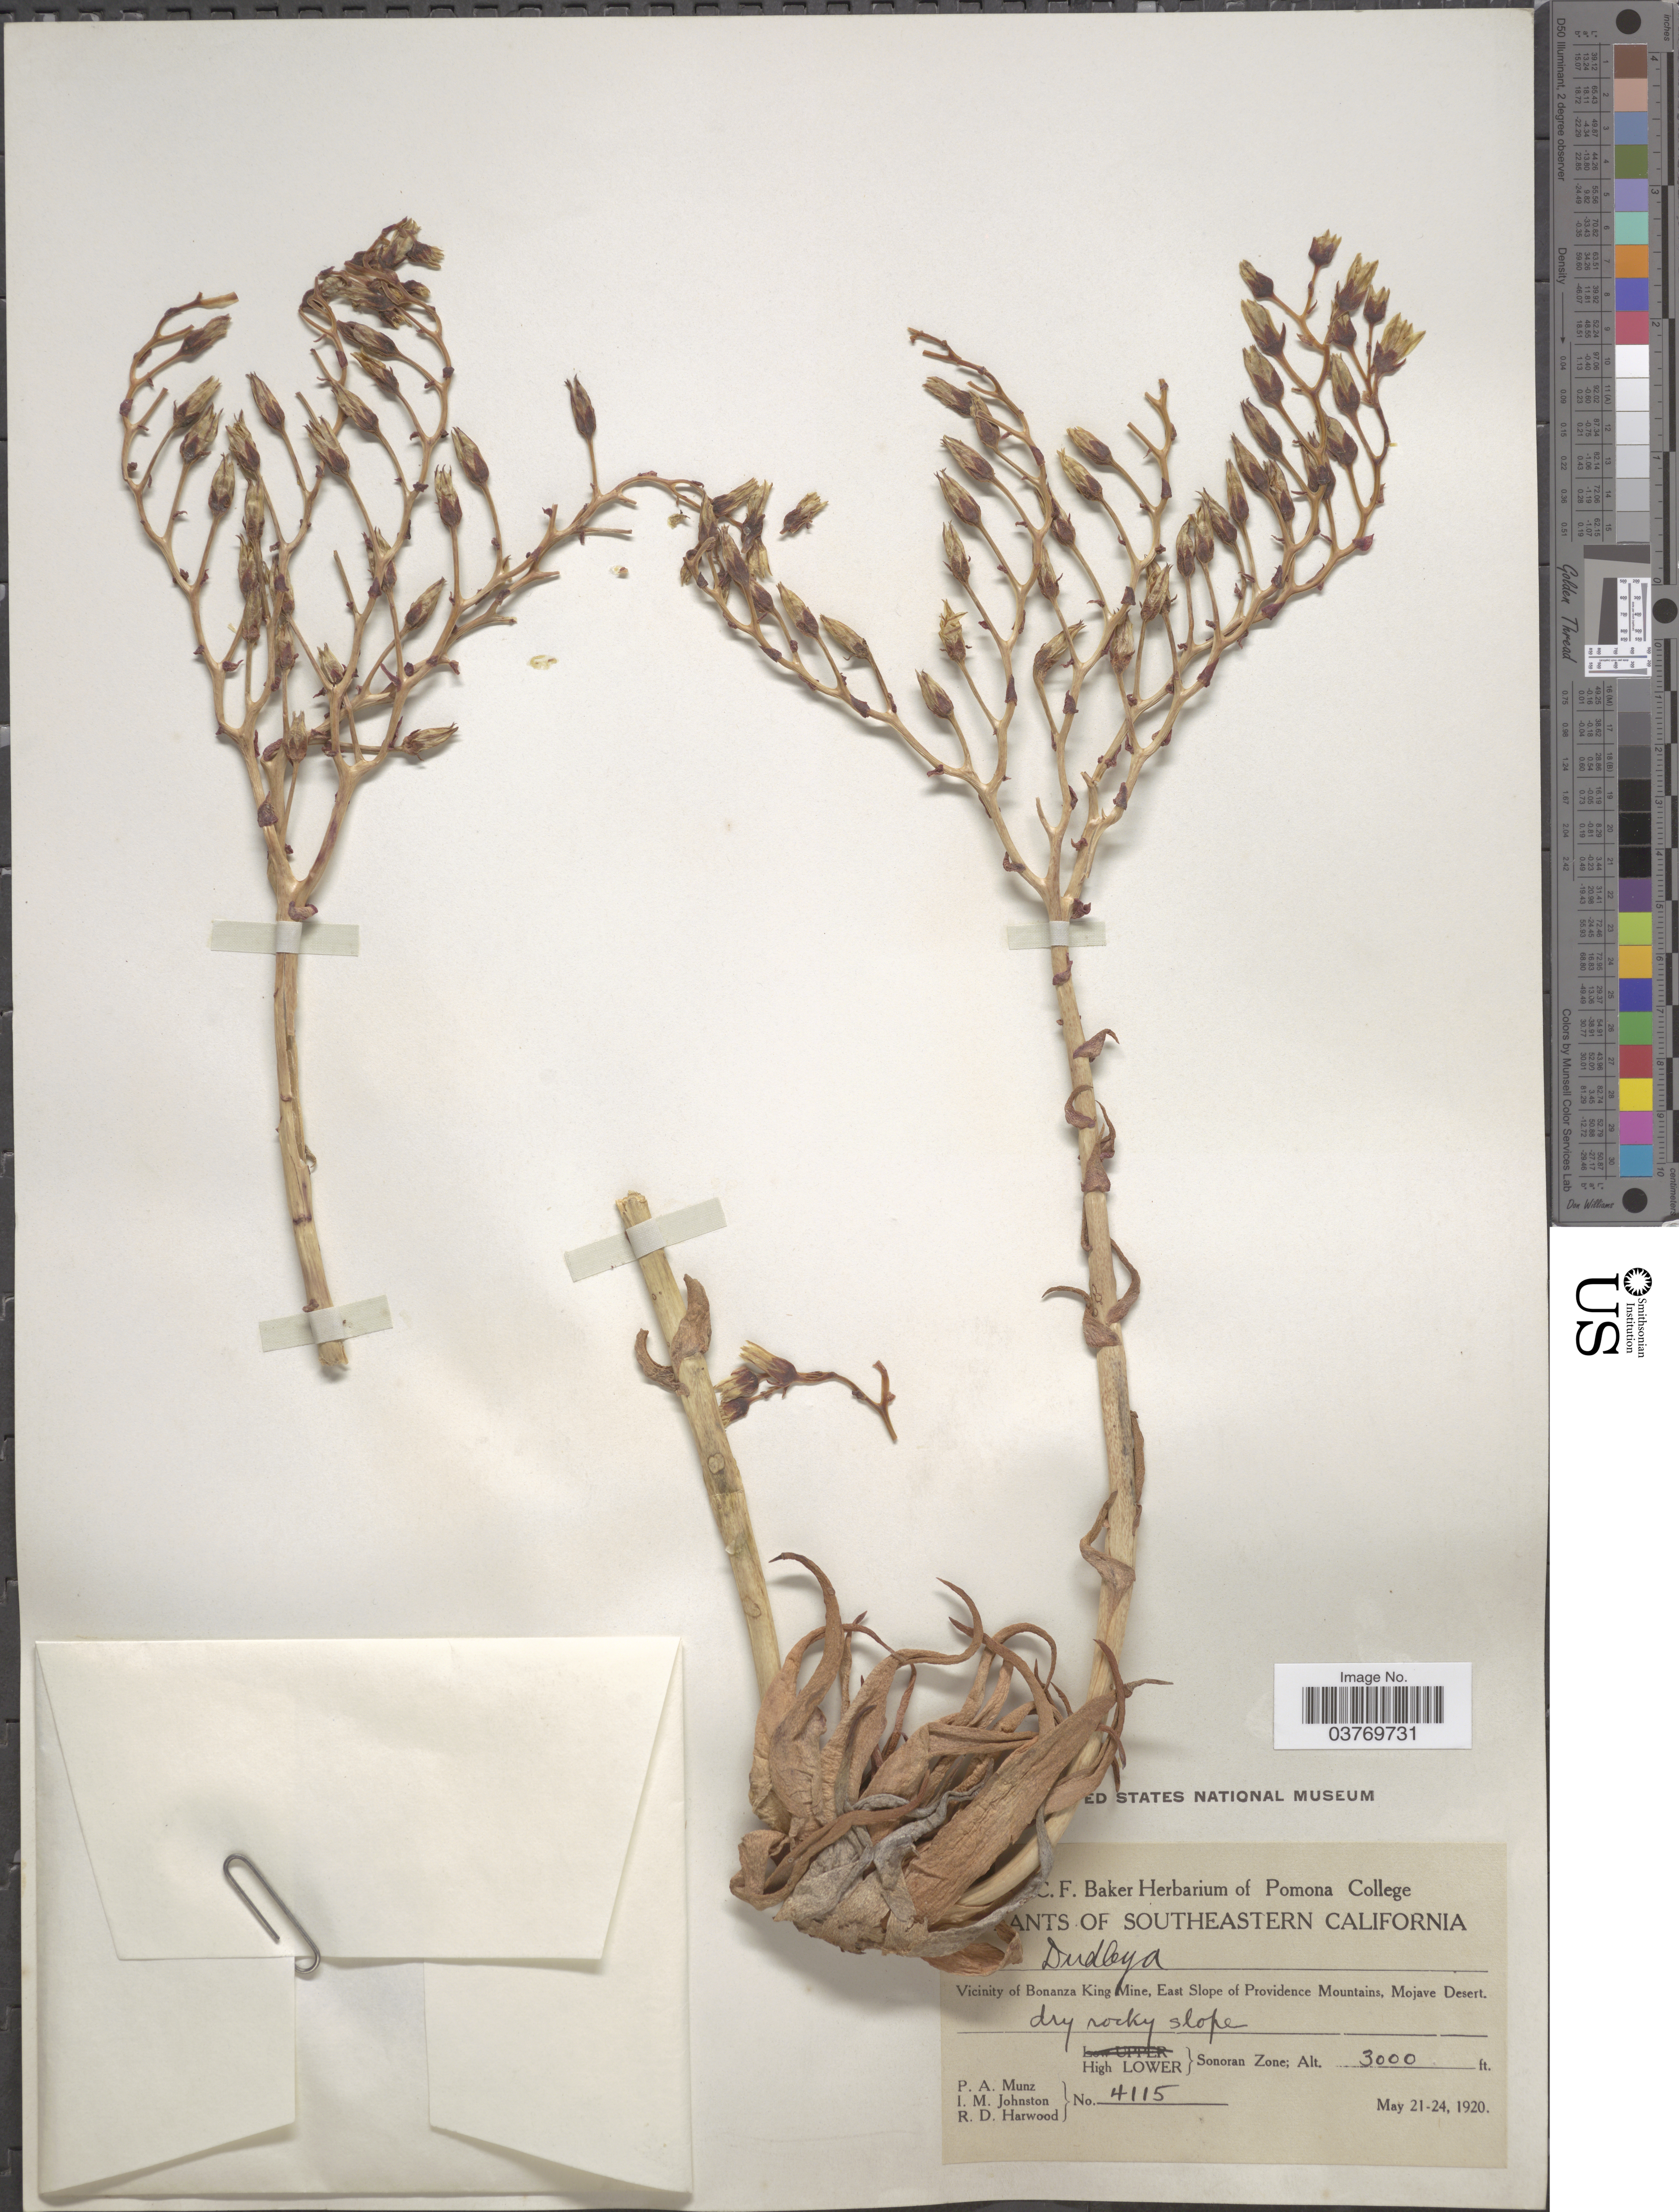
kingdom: Plantae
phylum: Tracheophyta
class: Magnoliopsida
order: Saxifragales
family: Crassulaceae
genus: Dudleya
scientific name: Dudleya grandiflora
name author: Rose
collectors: P. A. Munz, I.M. Johnston & R. Harwood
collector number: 4115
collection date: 1920-05-21/1920-05-24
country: United States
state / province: California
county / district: San Bernardino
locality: Southeastern California. Vicinity of Bonanza King Mine, East Slope of Providence Mountains, Mojave Desert. High Lower Sonoran Zone.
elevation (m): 914